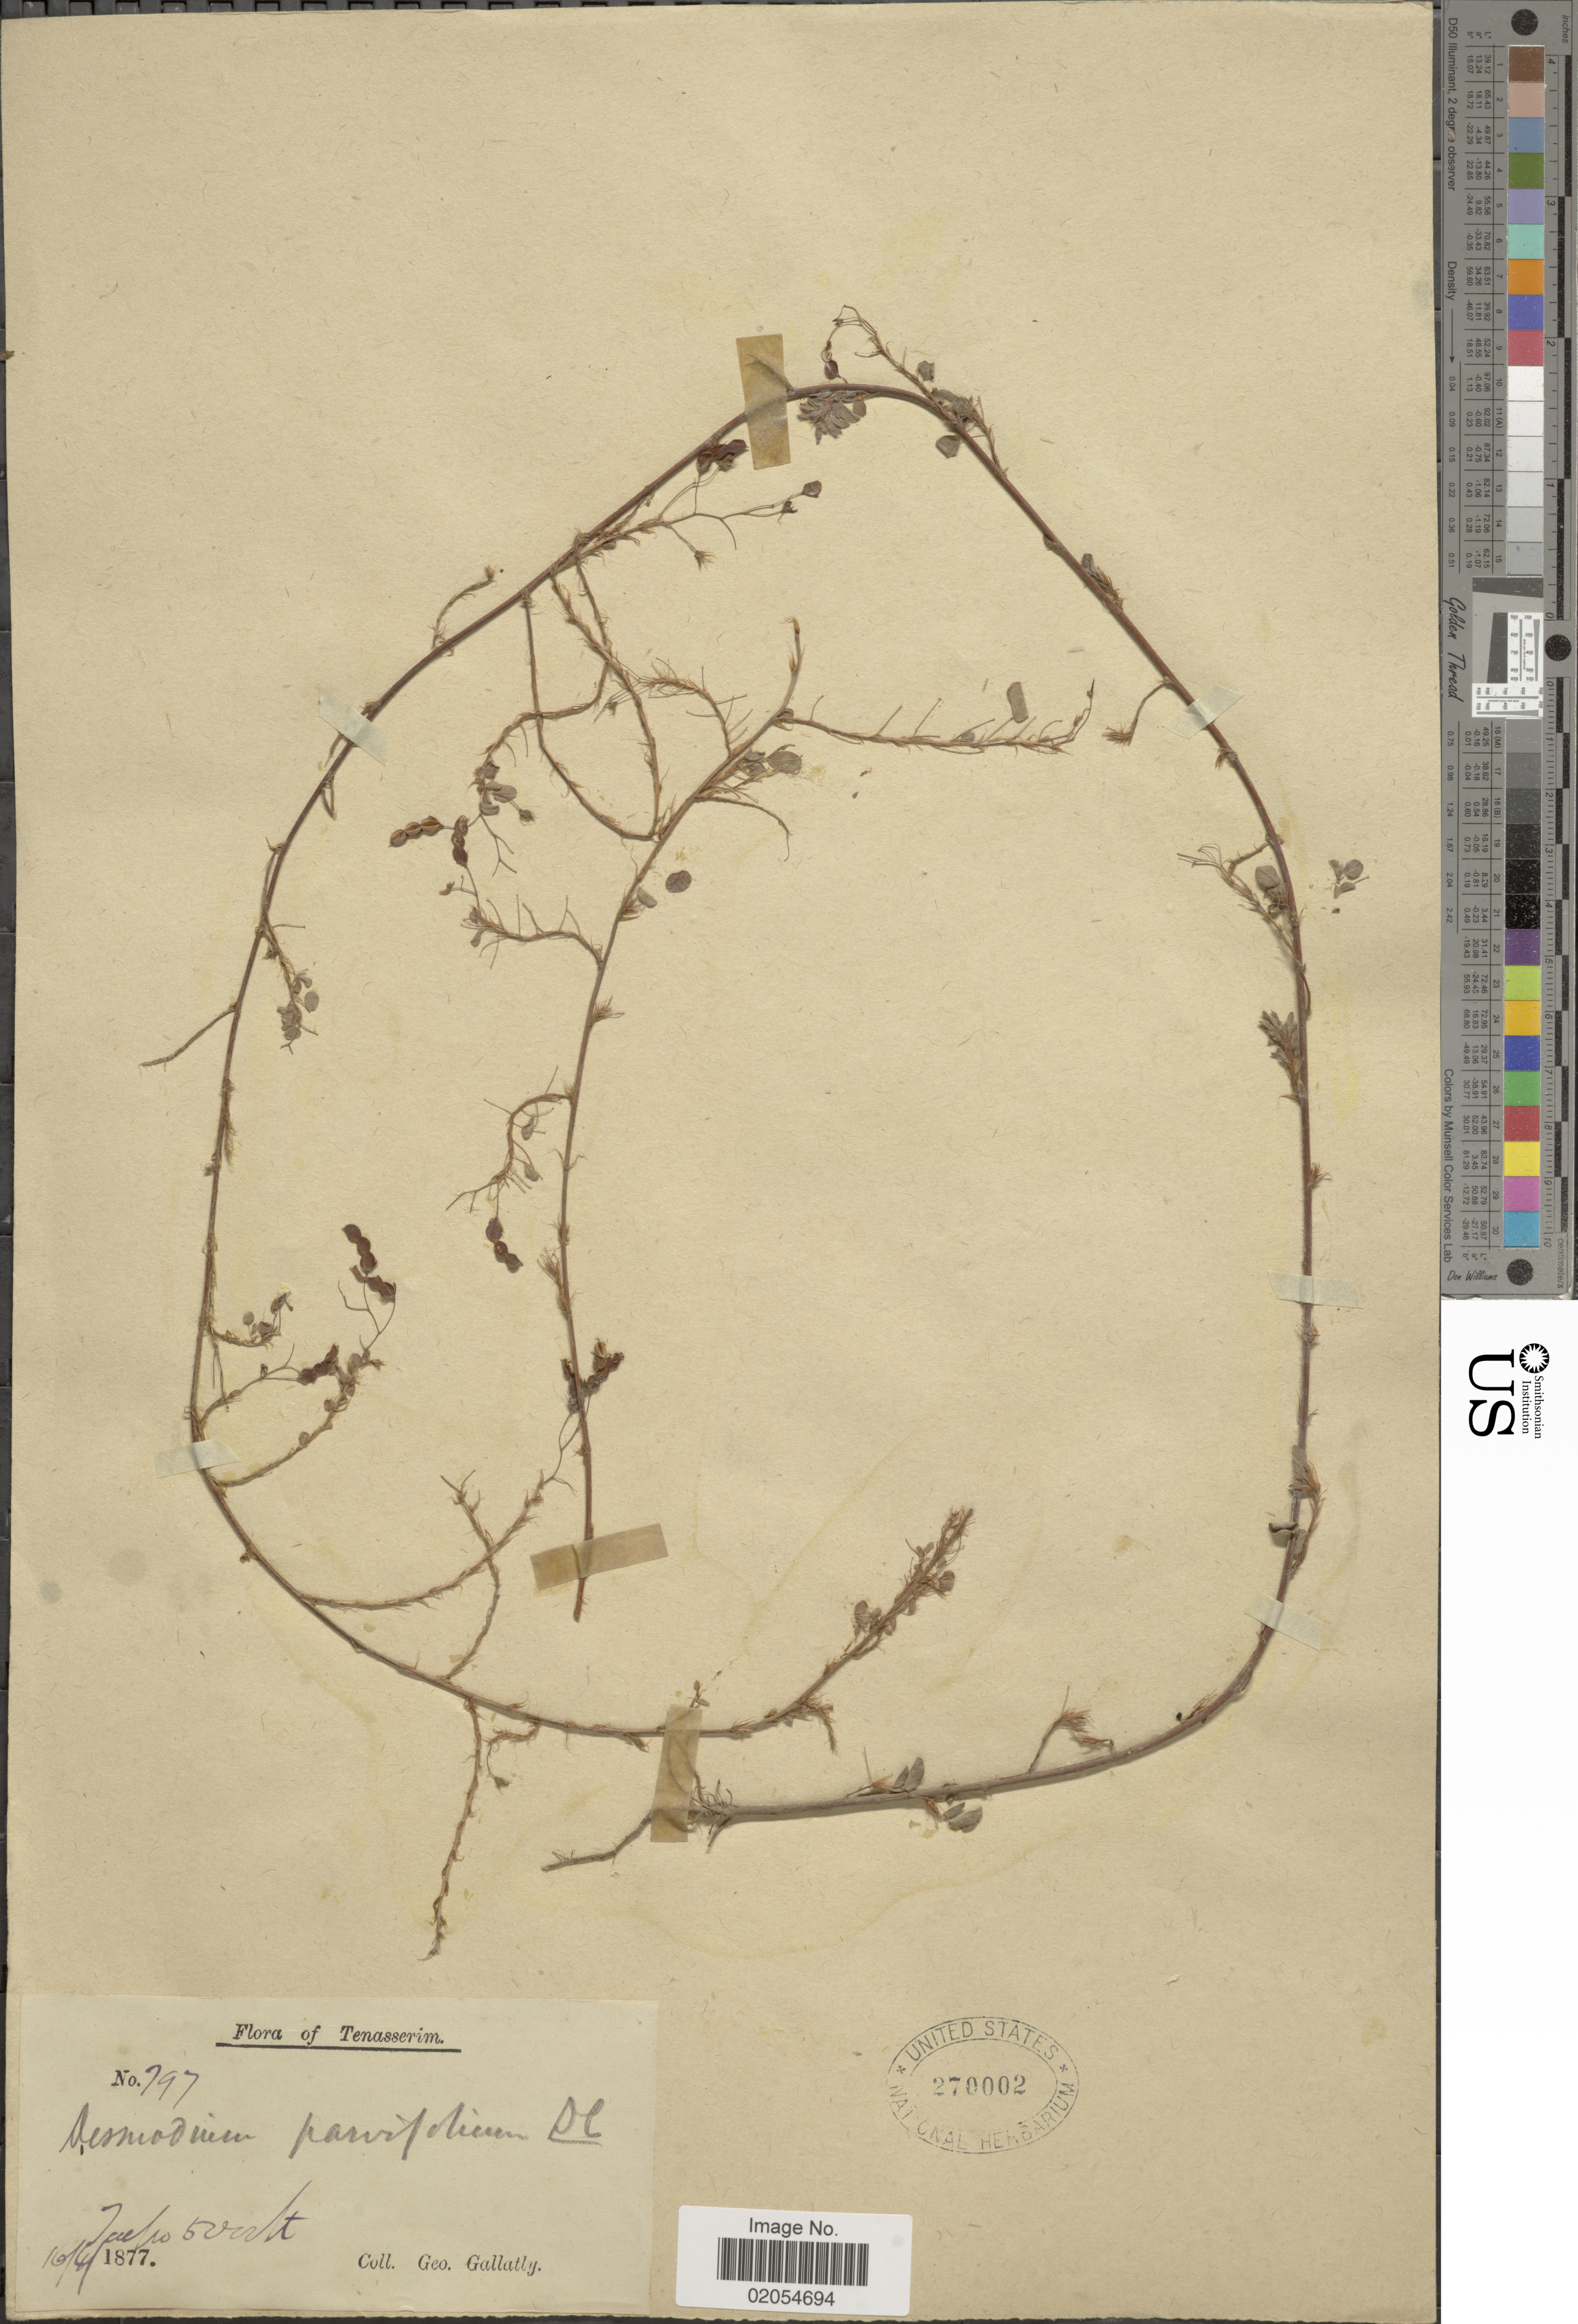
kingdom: Plantae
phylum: Tracheophyta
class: Magnoliopsida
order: Fabales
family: Fabaceae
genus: Leptodesmia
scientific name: Leptodesmia microphylla var. microphylla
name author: (Thunb.) H. Ohashi & K. Ohashi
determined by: Strong, Mark T., (BOT), Smithsonian Institution - National Museum of Natural History (UNITED STATES)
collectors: G. Gallatly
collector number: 797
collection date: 1877-04-16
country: Myanmar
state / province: Tanintharyi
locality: Tenasserim. Tacko [interpreted]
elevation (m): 1524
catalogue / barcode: US 270002